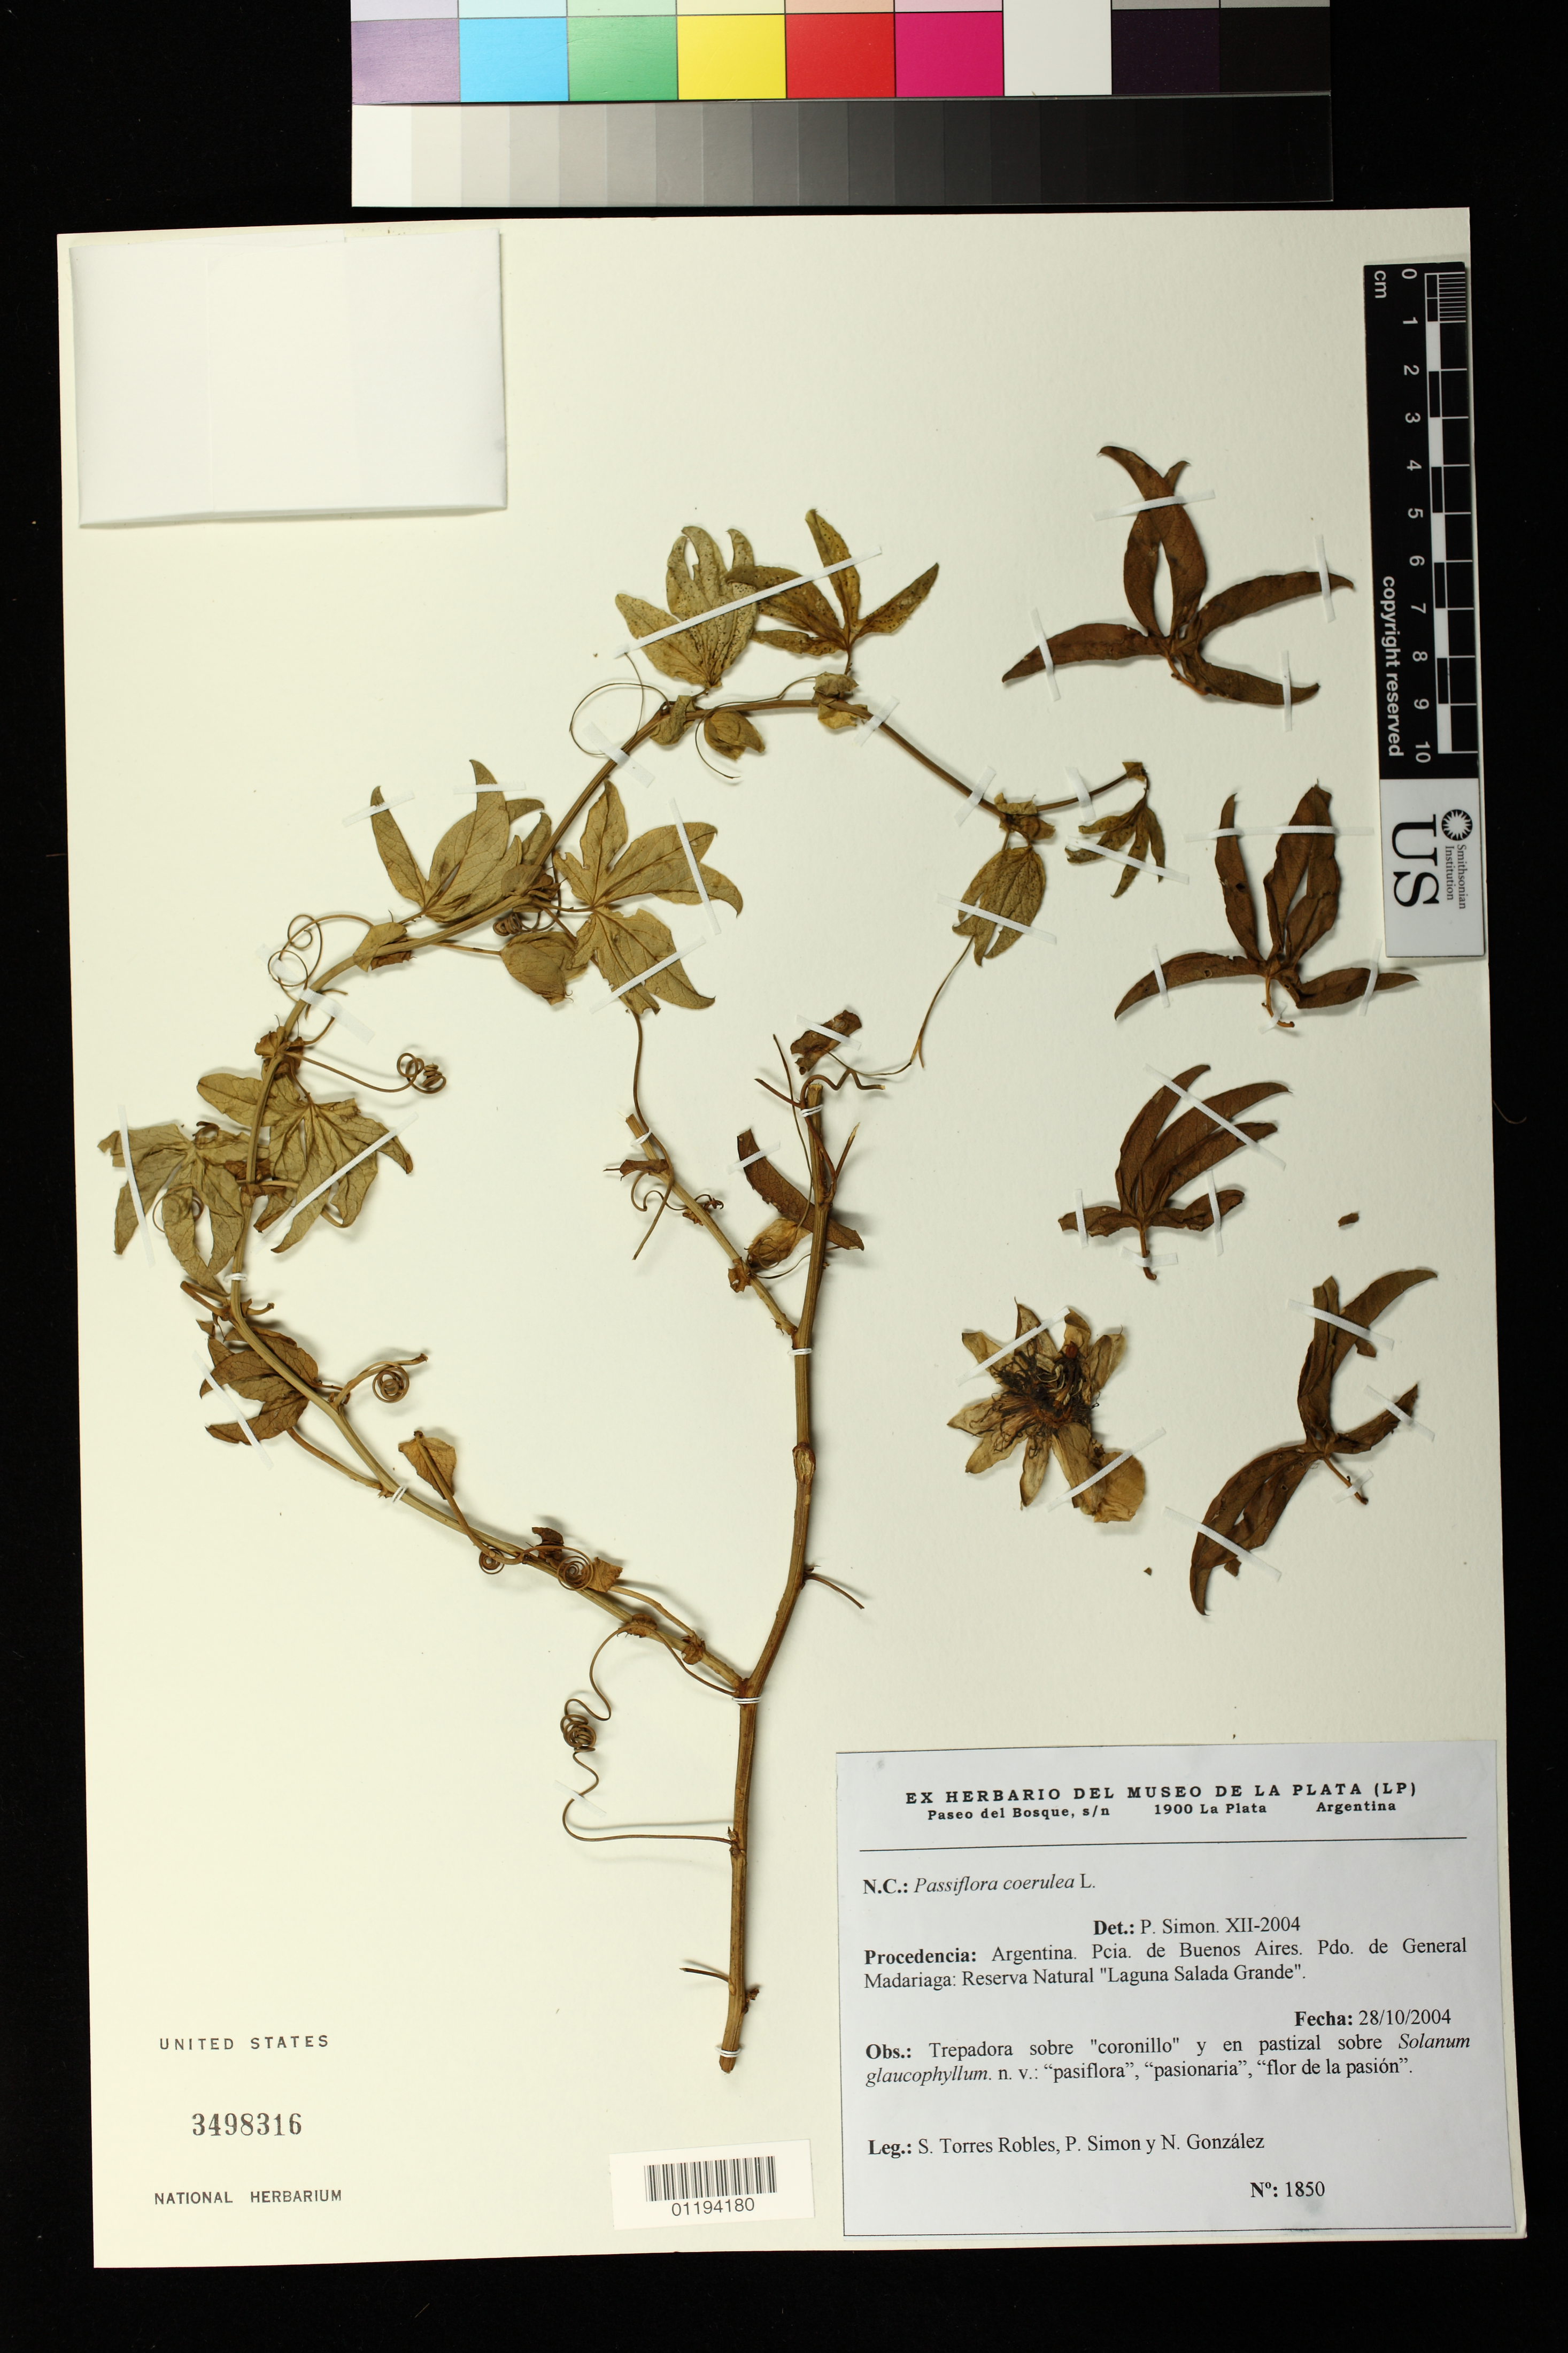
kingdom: Plantae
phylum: Tracheophyta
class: Magnoliopsida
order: Malpighiales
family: Passifloraceae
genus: Passiflora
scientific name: Passiflora caerulea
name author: L.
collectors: S. Torres Robles, P. M. Simón & N. Gonzalez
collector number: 1850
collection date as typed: Oct 28 2004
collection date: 2004-10-28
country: Argentina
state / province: Buenos Aires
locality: Partido de General Madariaga: Reserva Natural "Laguna Salada Grande"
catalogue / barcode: US 3498316